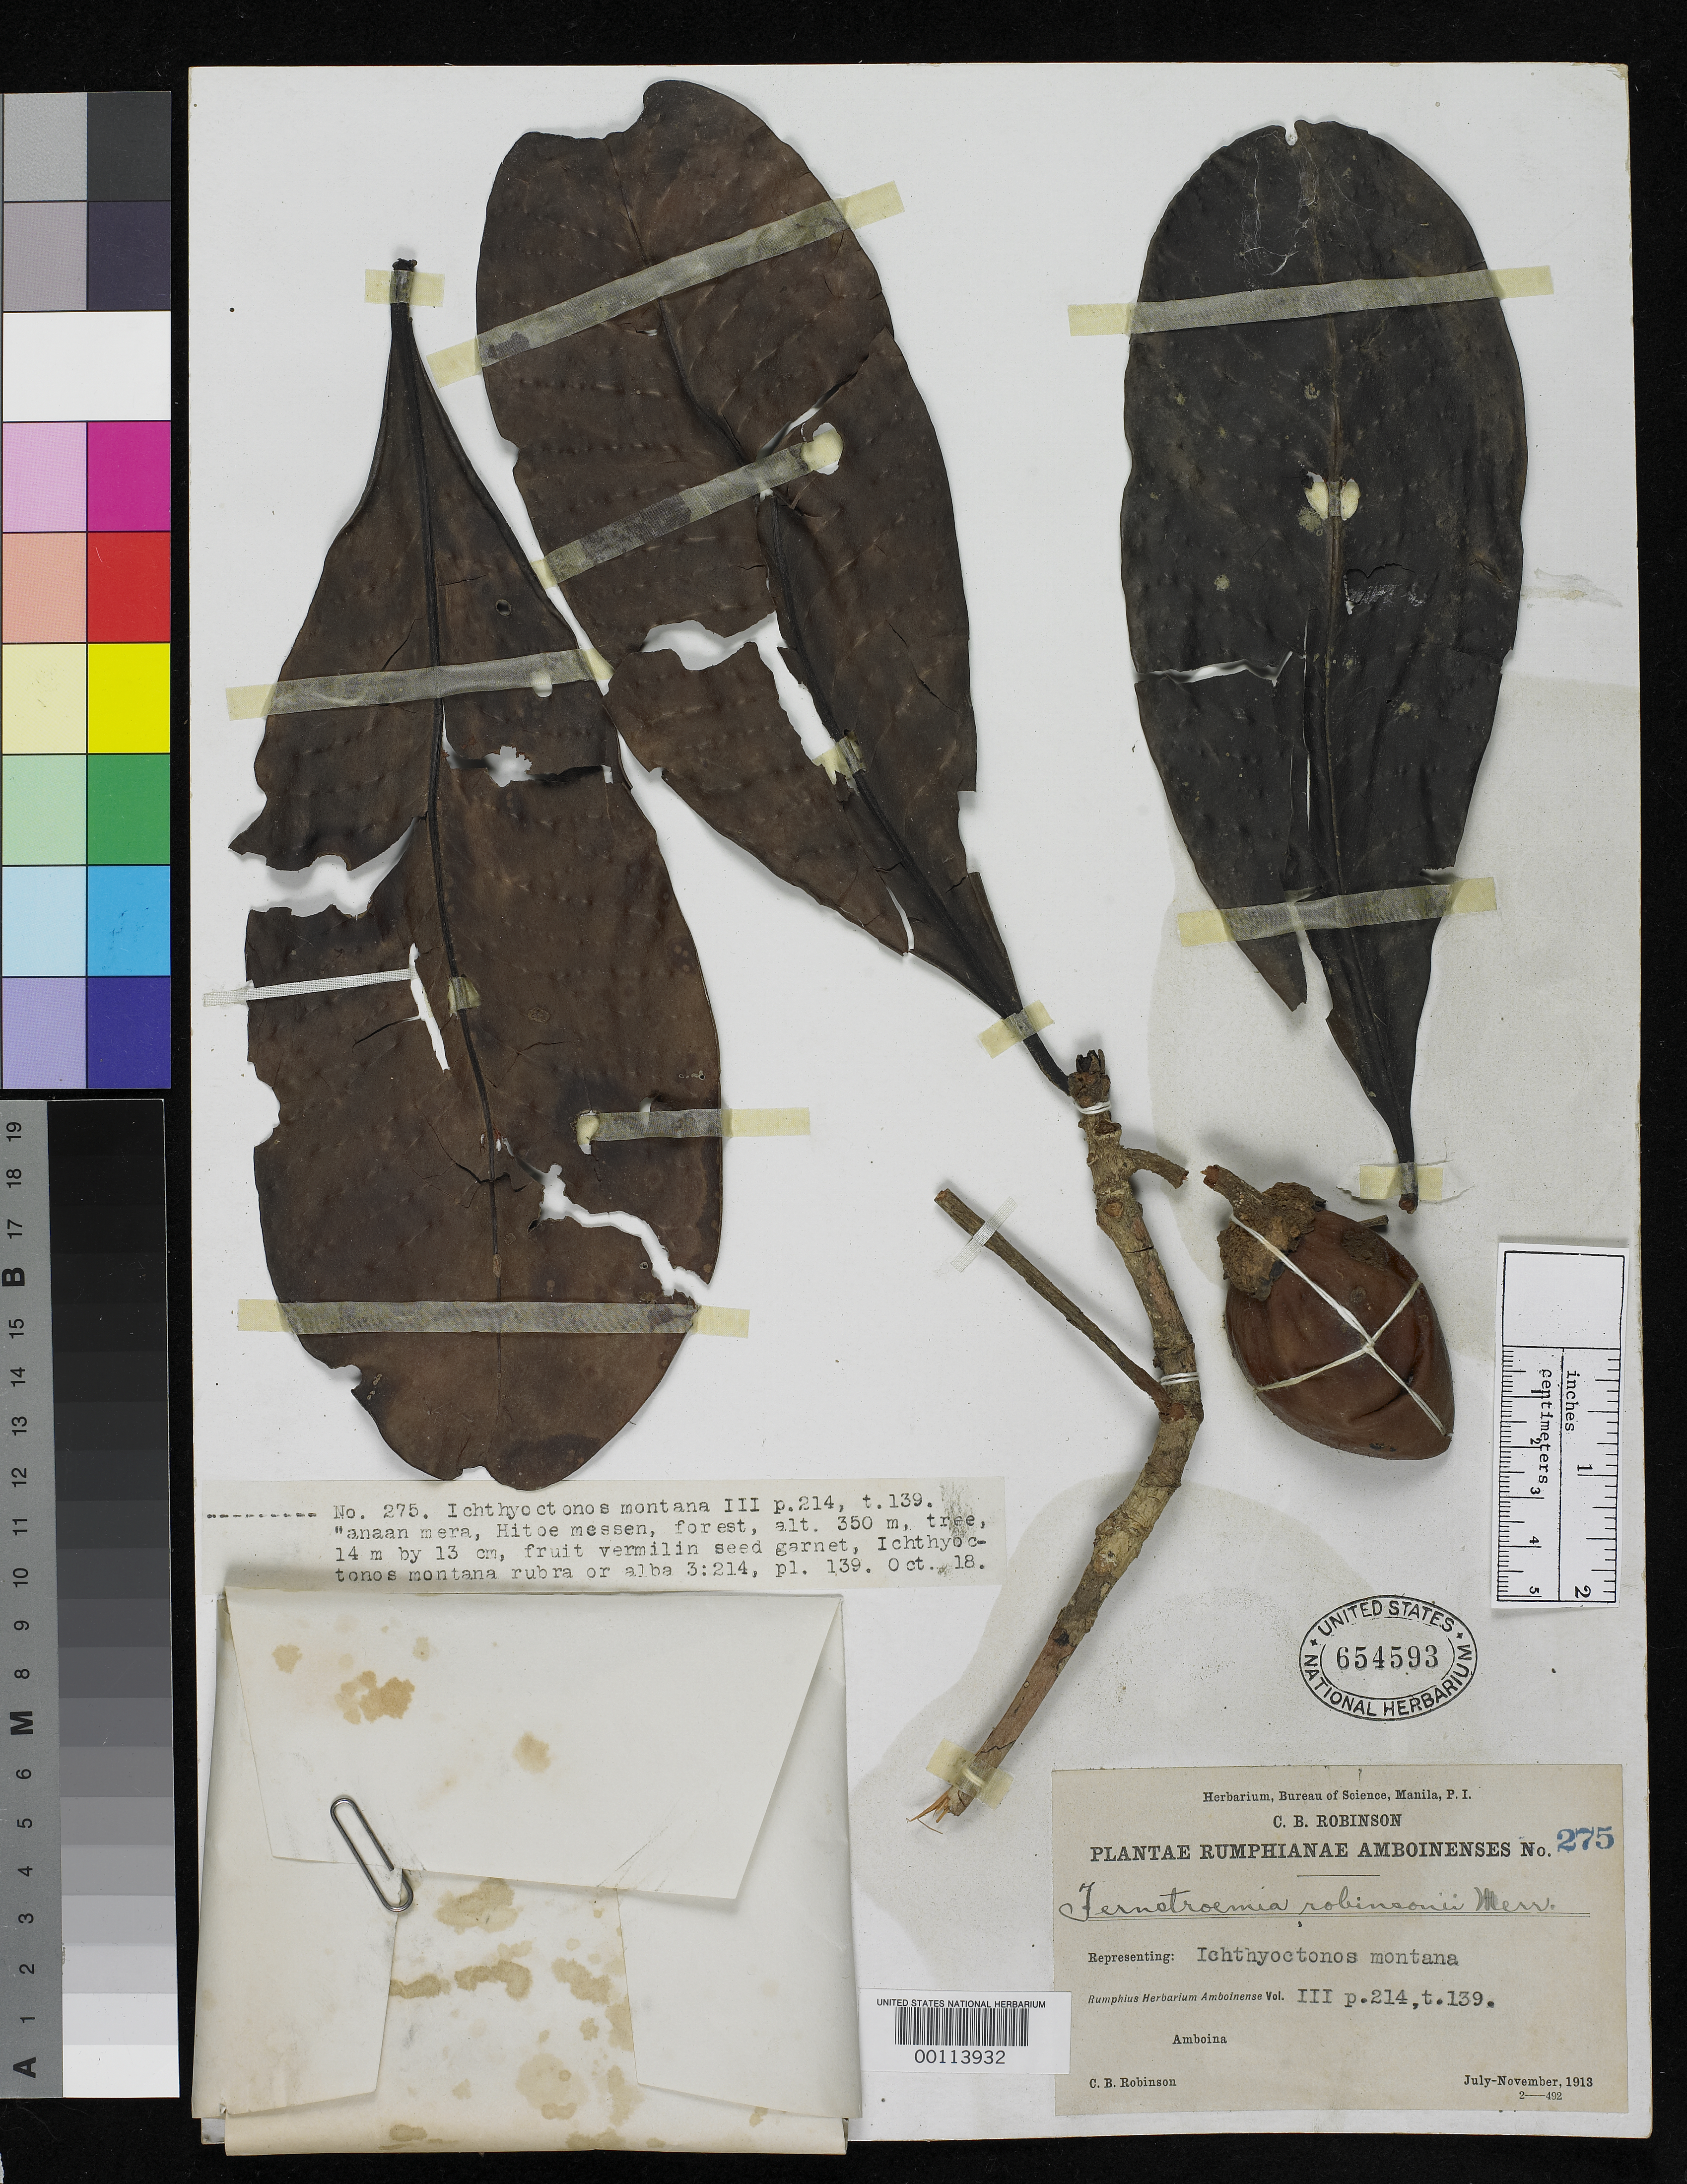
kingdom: Plantae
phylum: Tracheophyta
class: Magnoliopsida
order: Ericales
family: Pentaphylacaceae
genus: Ternstroemia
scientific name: Ternstroemia robinsonii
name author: Merr.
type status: Isolectotype; Type Collection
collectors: C. Robinson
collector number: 275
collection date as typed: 18 Oct 1913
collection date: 1913-10-18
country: Indonesia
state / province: Maluku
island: Amboina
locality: Ambon.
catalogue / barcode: US 654593